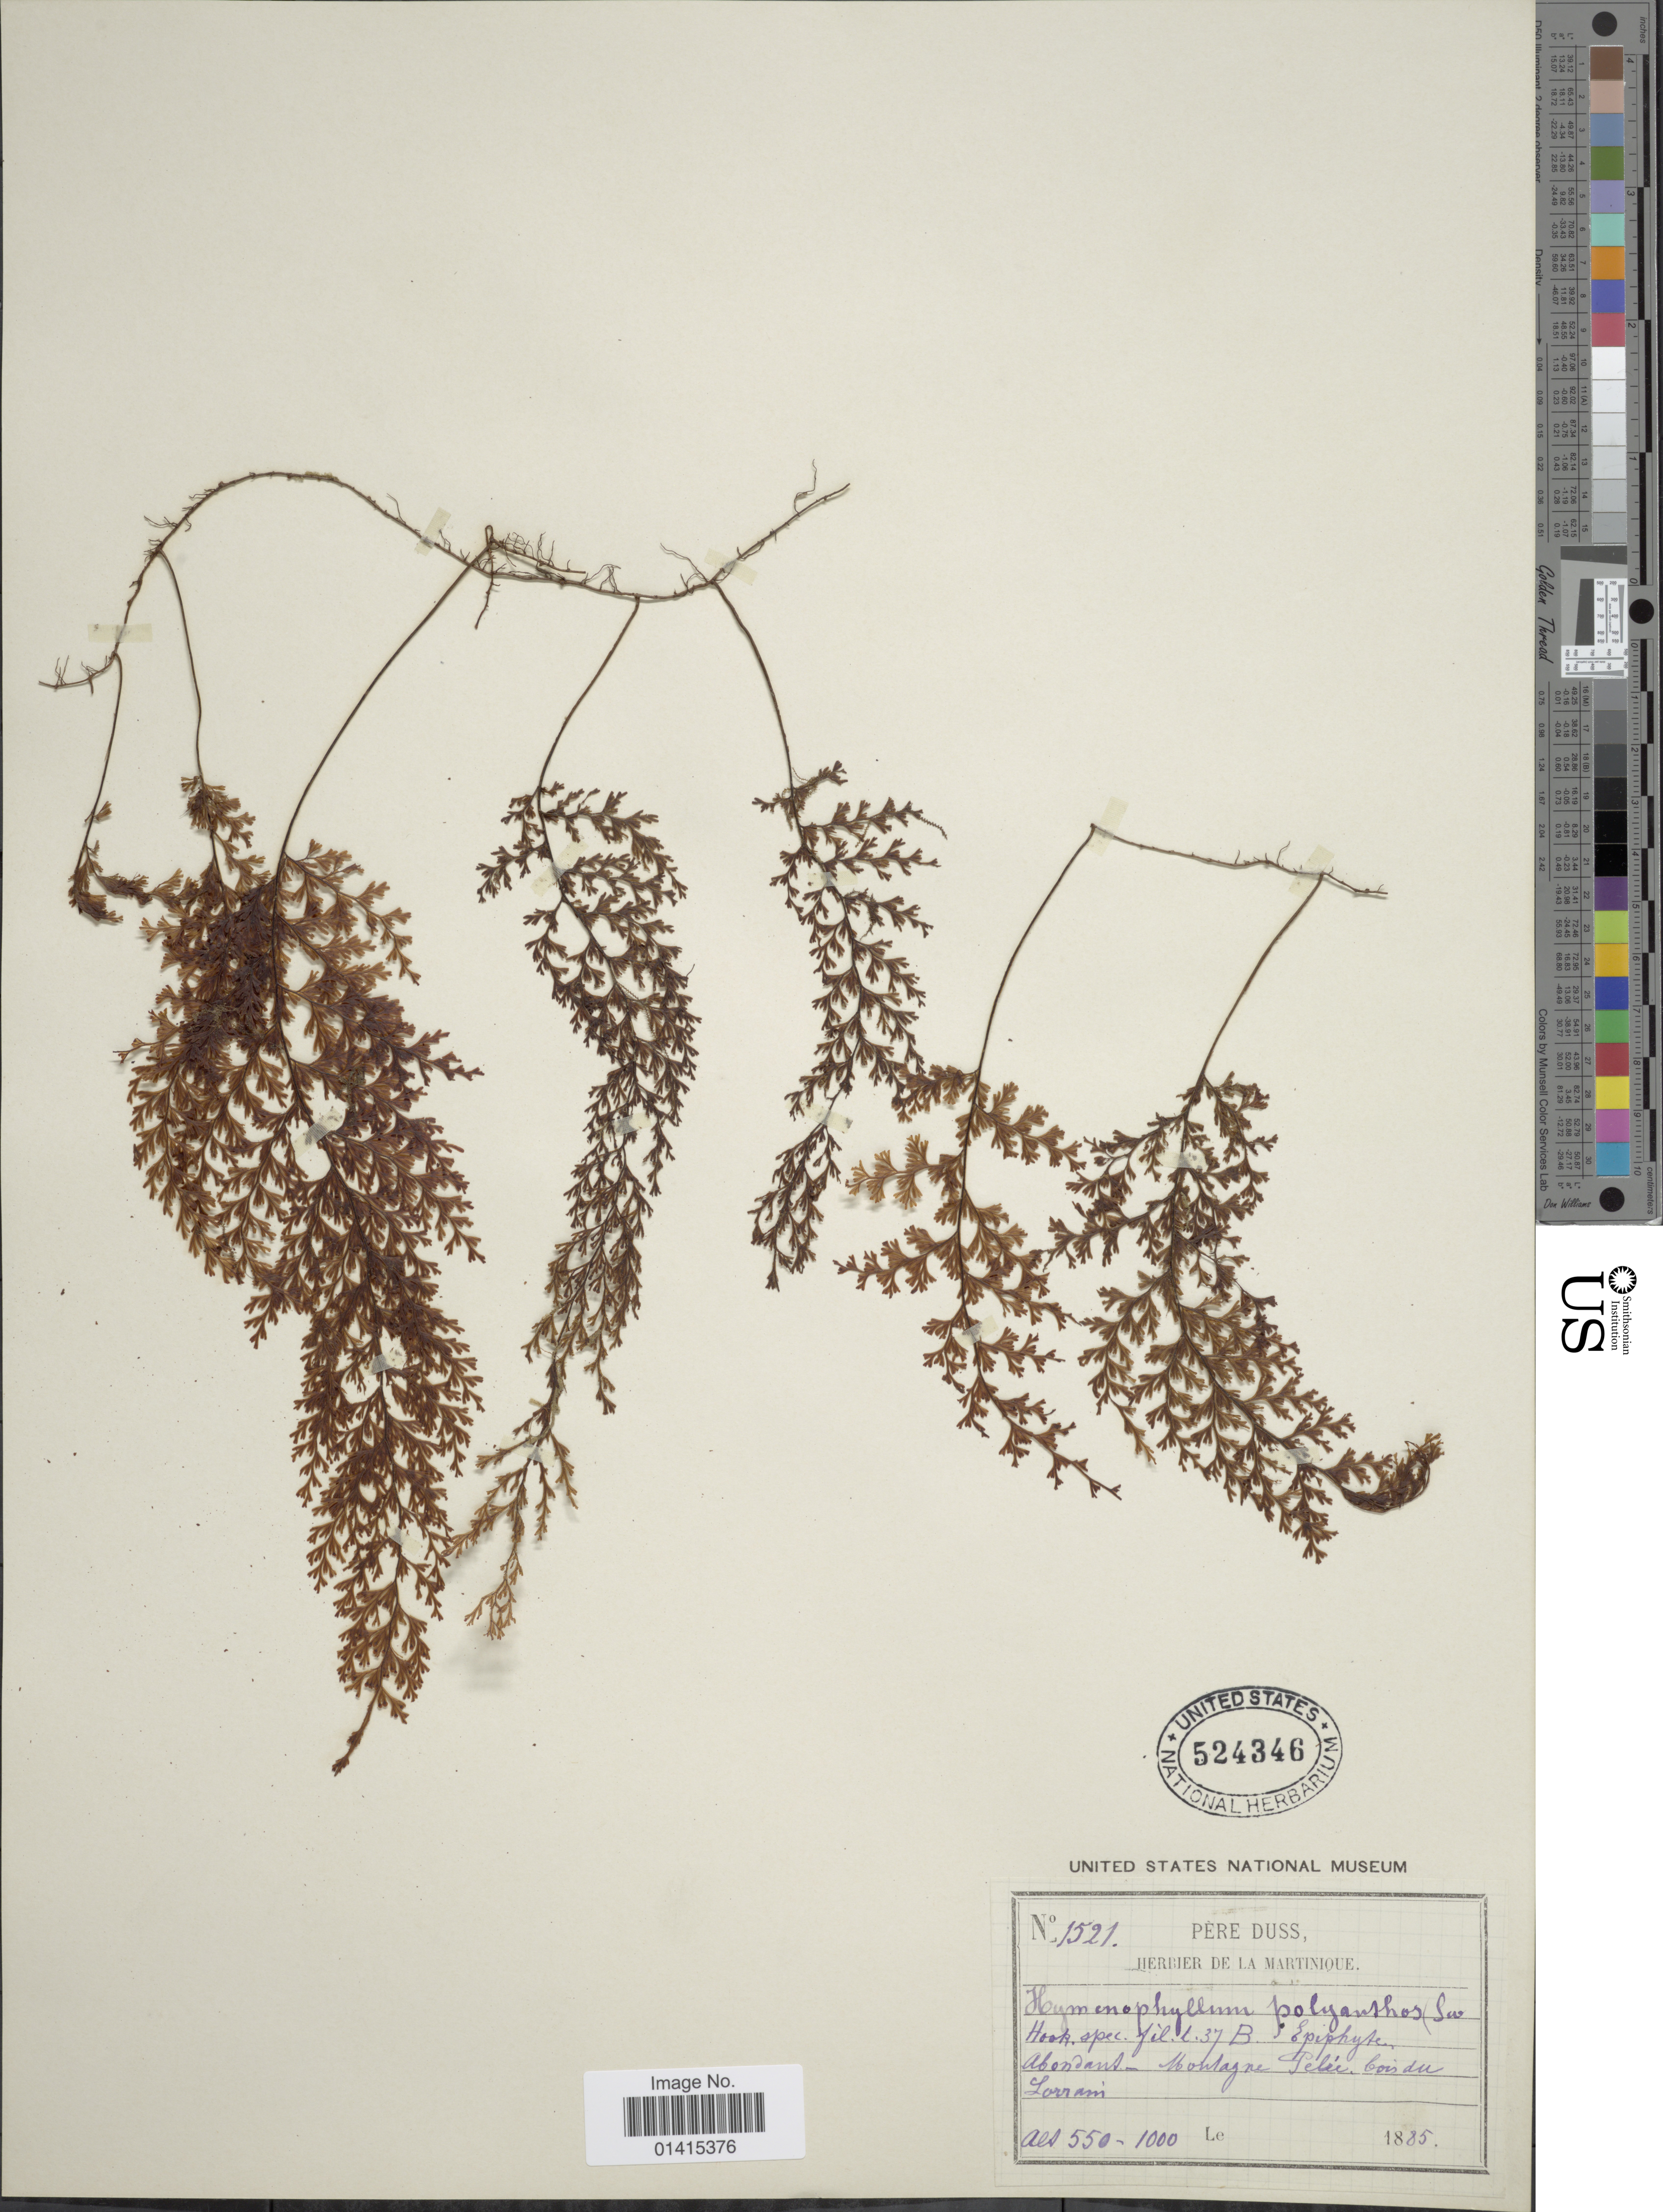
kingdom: Plantae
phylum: Tracheophyta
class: Polypodiopsida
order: Hymenophyllales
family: Hymenophyllaceae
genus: Hymenophyllum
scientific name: Hymenophyllum polyanthos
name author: (Sw.) Sw.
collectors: Père Duss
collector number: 1521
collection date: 1885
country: Martinique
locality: Montagne Pelée bois du Lorrain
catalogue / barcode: US 524346